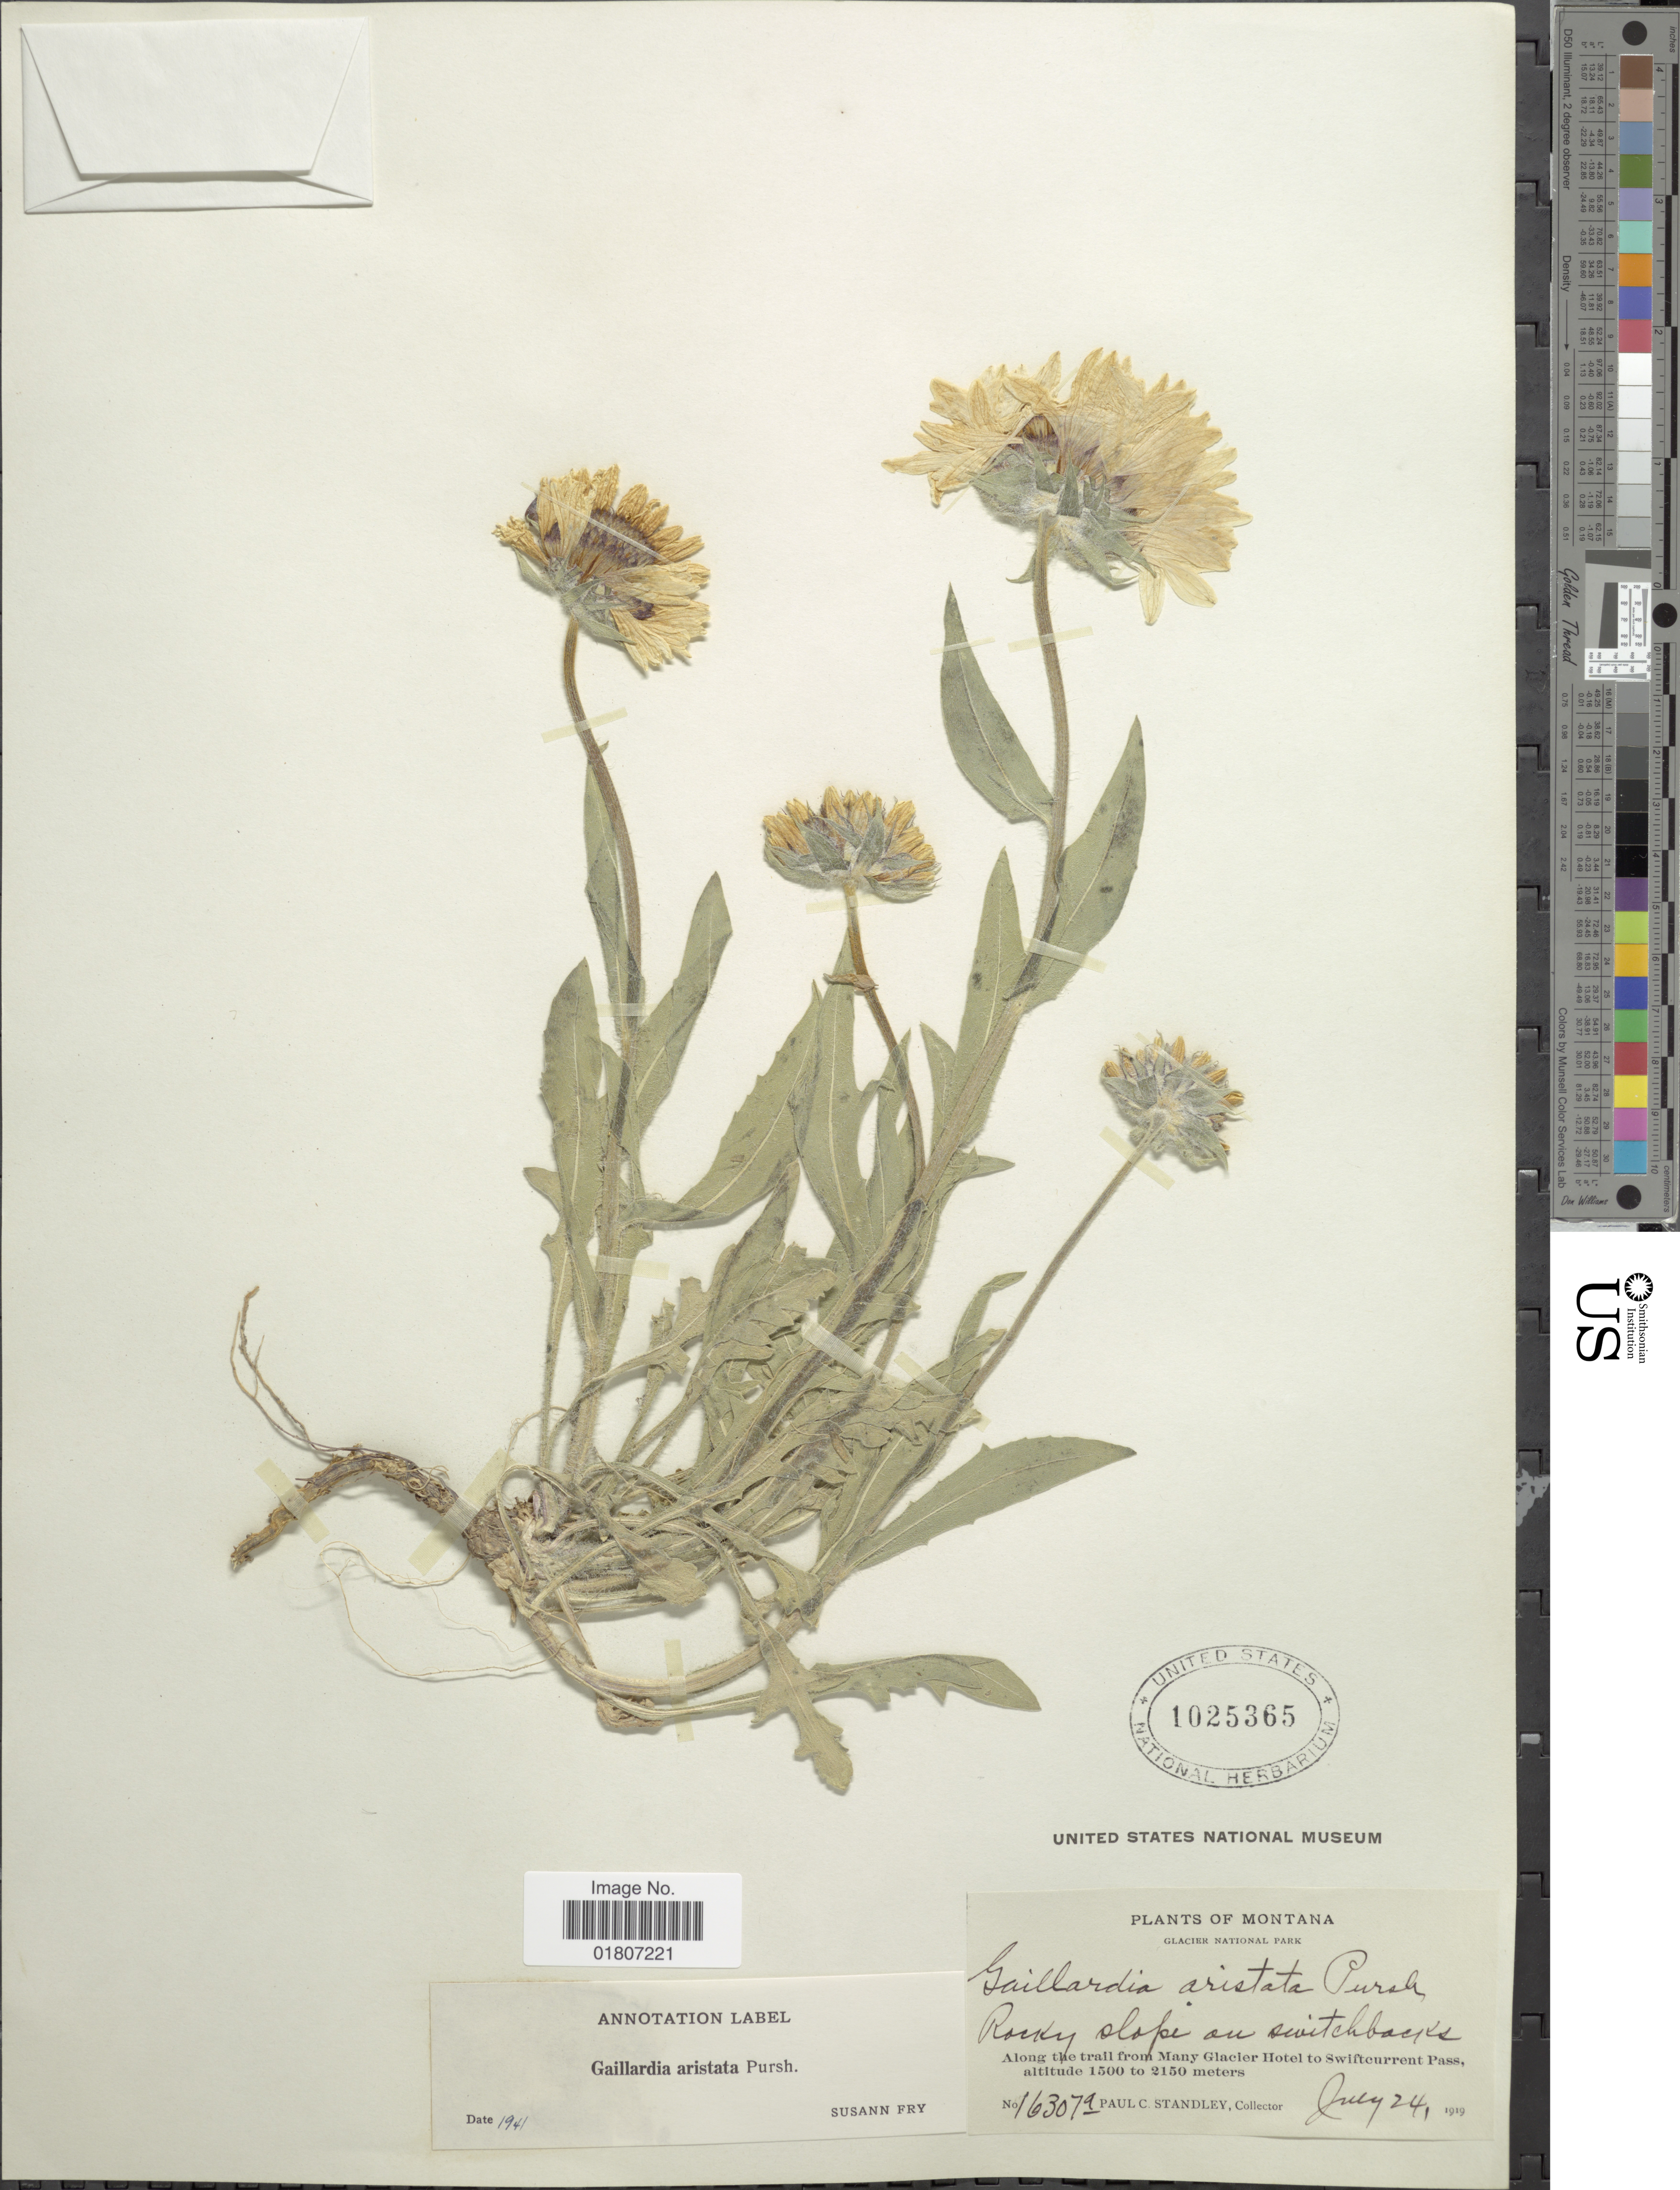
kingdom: Plantae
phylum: Tracheophyta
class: Magnoliopsida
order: Asterales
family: Asteraceae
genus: Gaillardia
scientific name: Gaillardia aristata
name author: Pursh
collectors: P. C. Standley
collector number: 16307a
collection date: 1919-07-24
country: United States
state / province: Montana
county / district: Glacier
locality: Glacier National Park. Along the trail from Many Glacier Hotel to Swiftcurrent Pass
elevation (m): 1500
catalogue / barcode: US 1025365